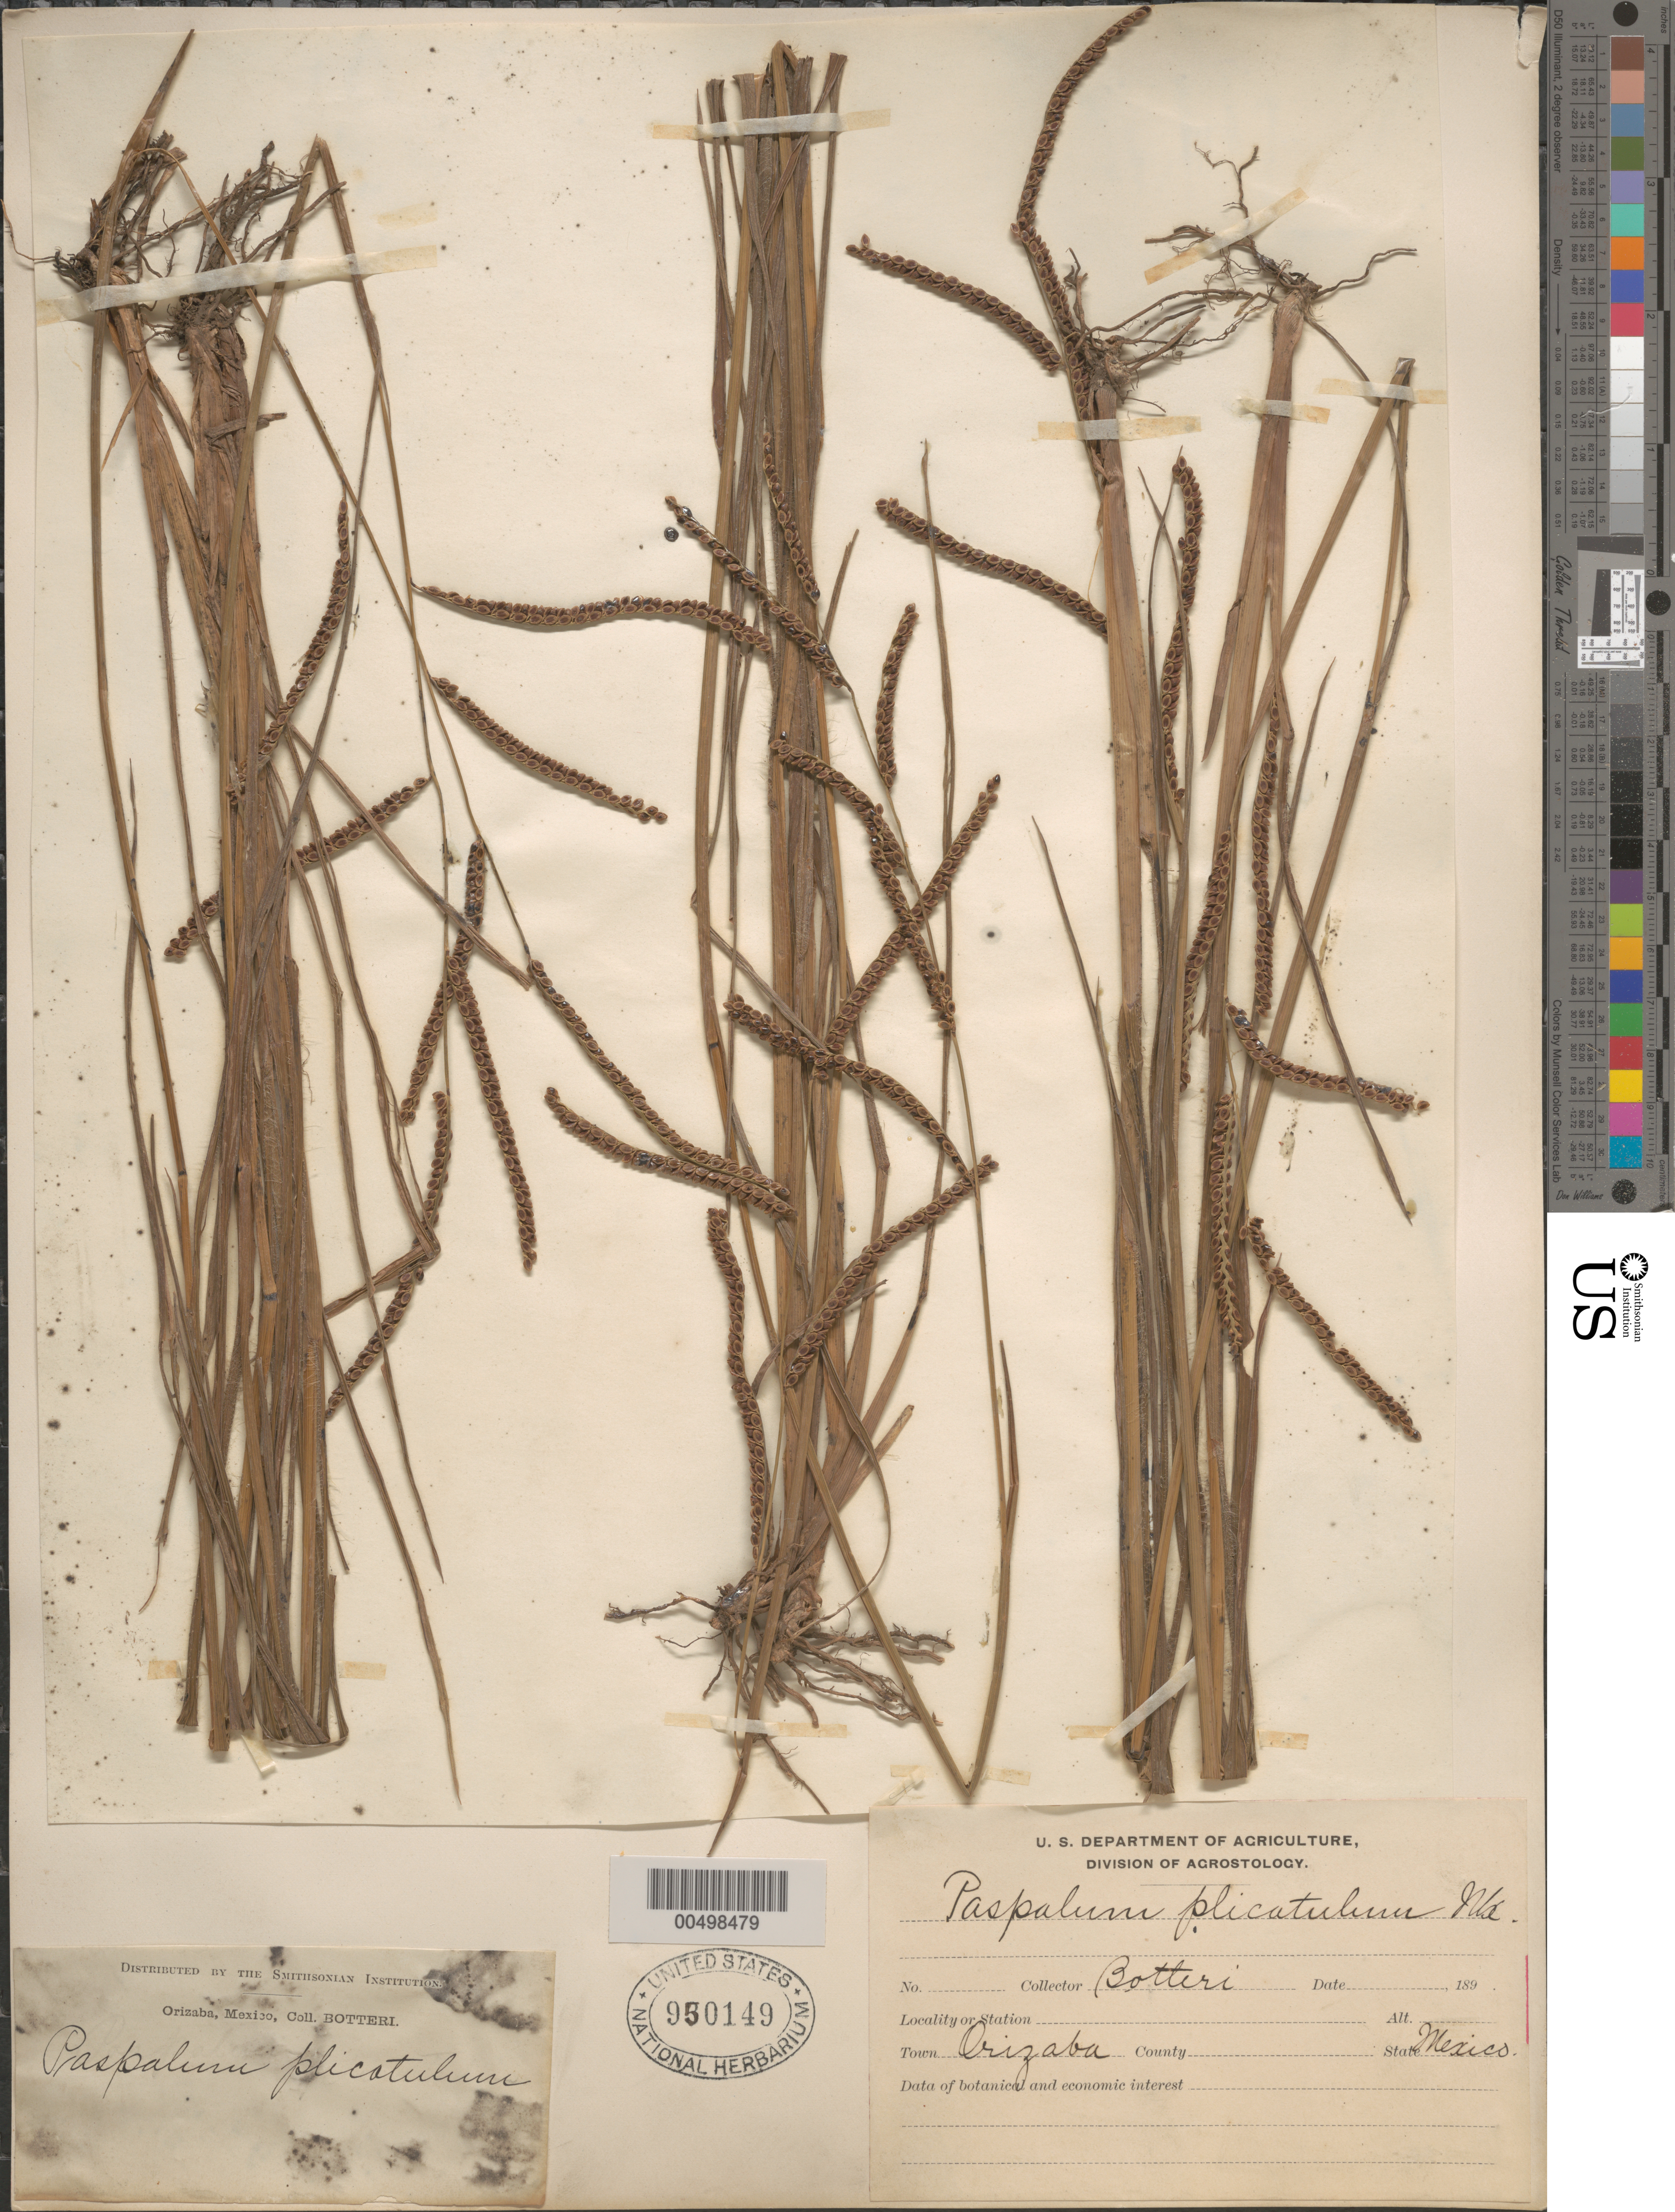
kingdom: Plantae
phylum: Tracheophyta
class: Liliopsida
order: Poales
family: Poaceae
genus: Paspalum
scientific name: Paspalum plicatulum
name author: Michx.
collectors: -. Botteri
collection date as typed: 189?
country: Mexico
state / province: Veracruz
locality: Orizaba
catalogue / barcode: US 950149